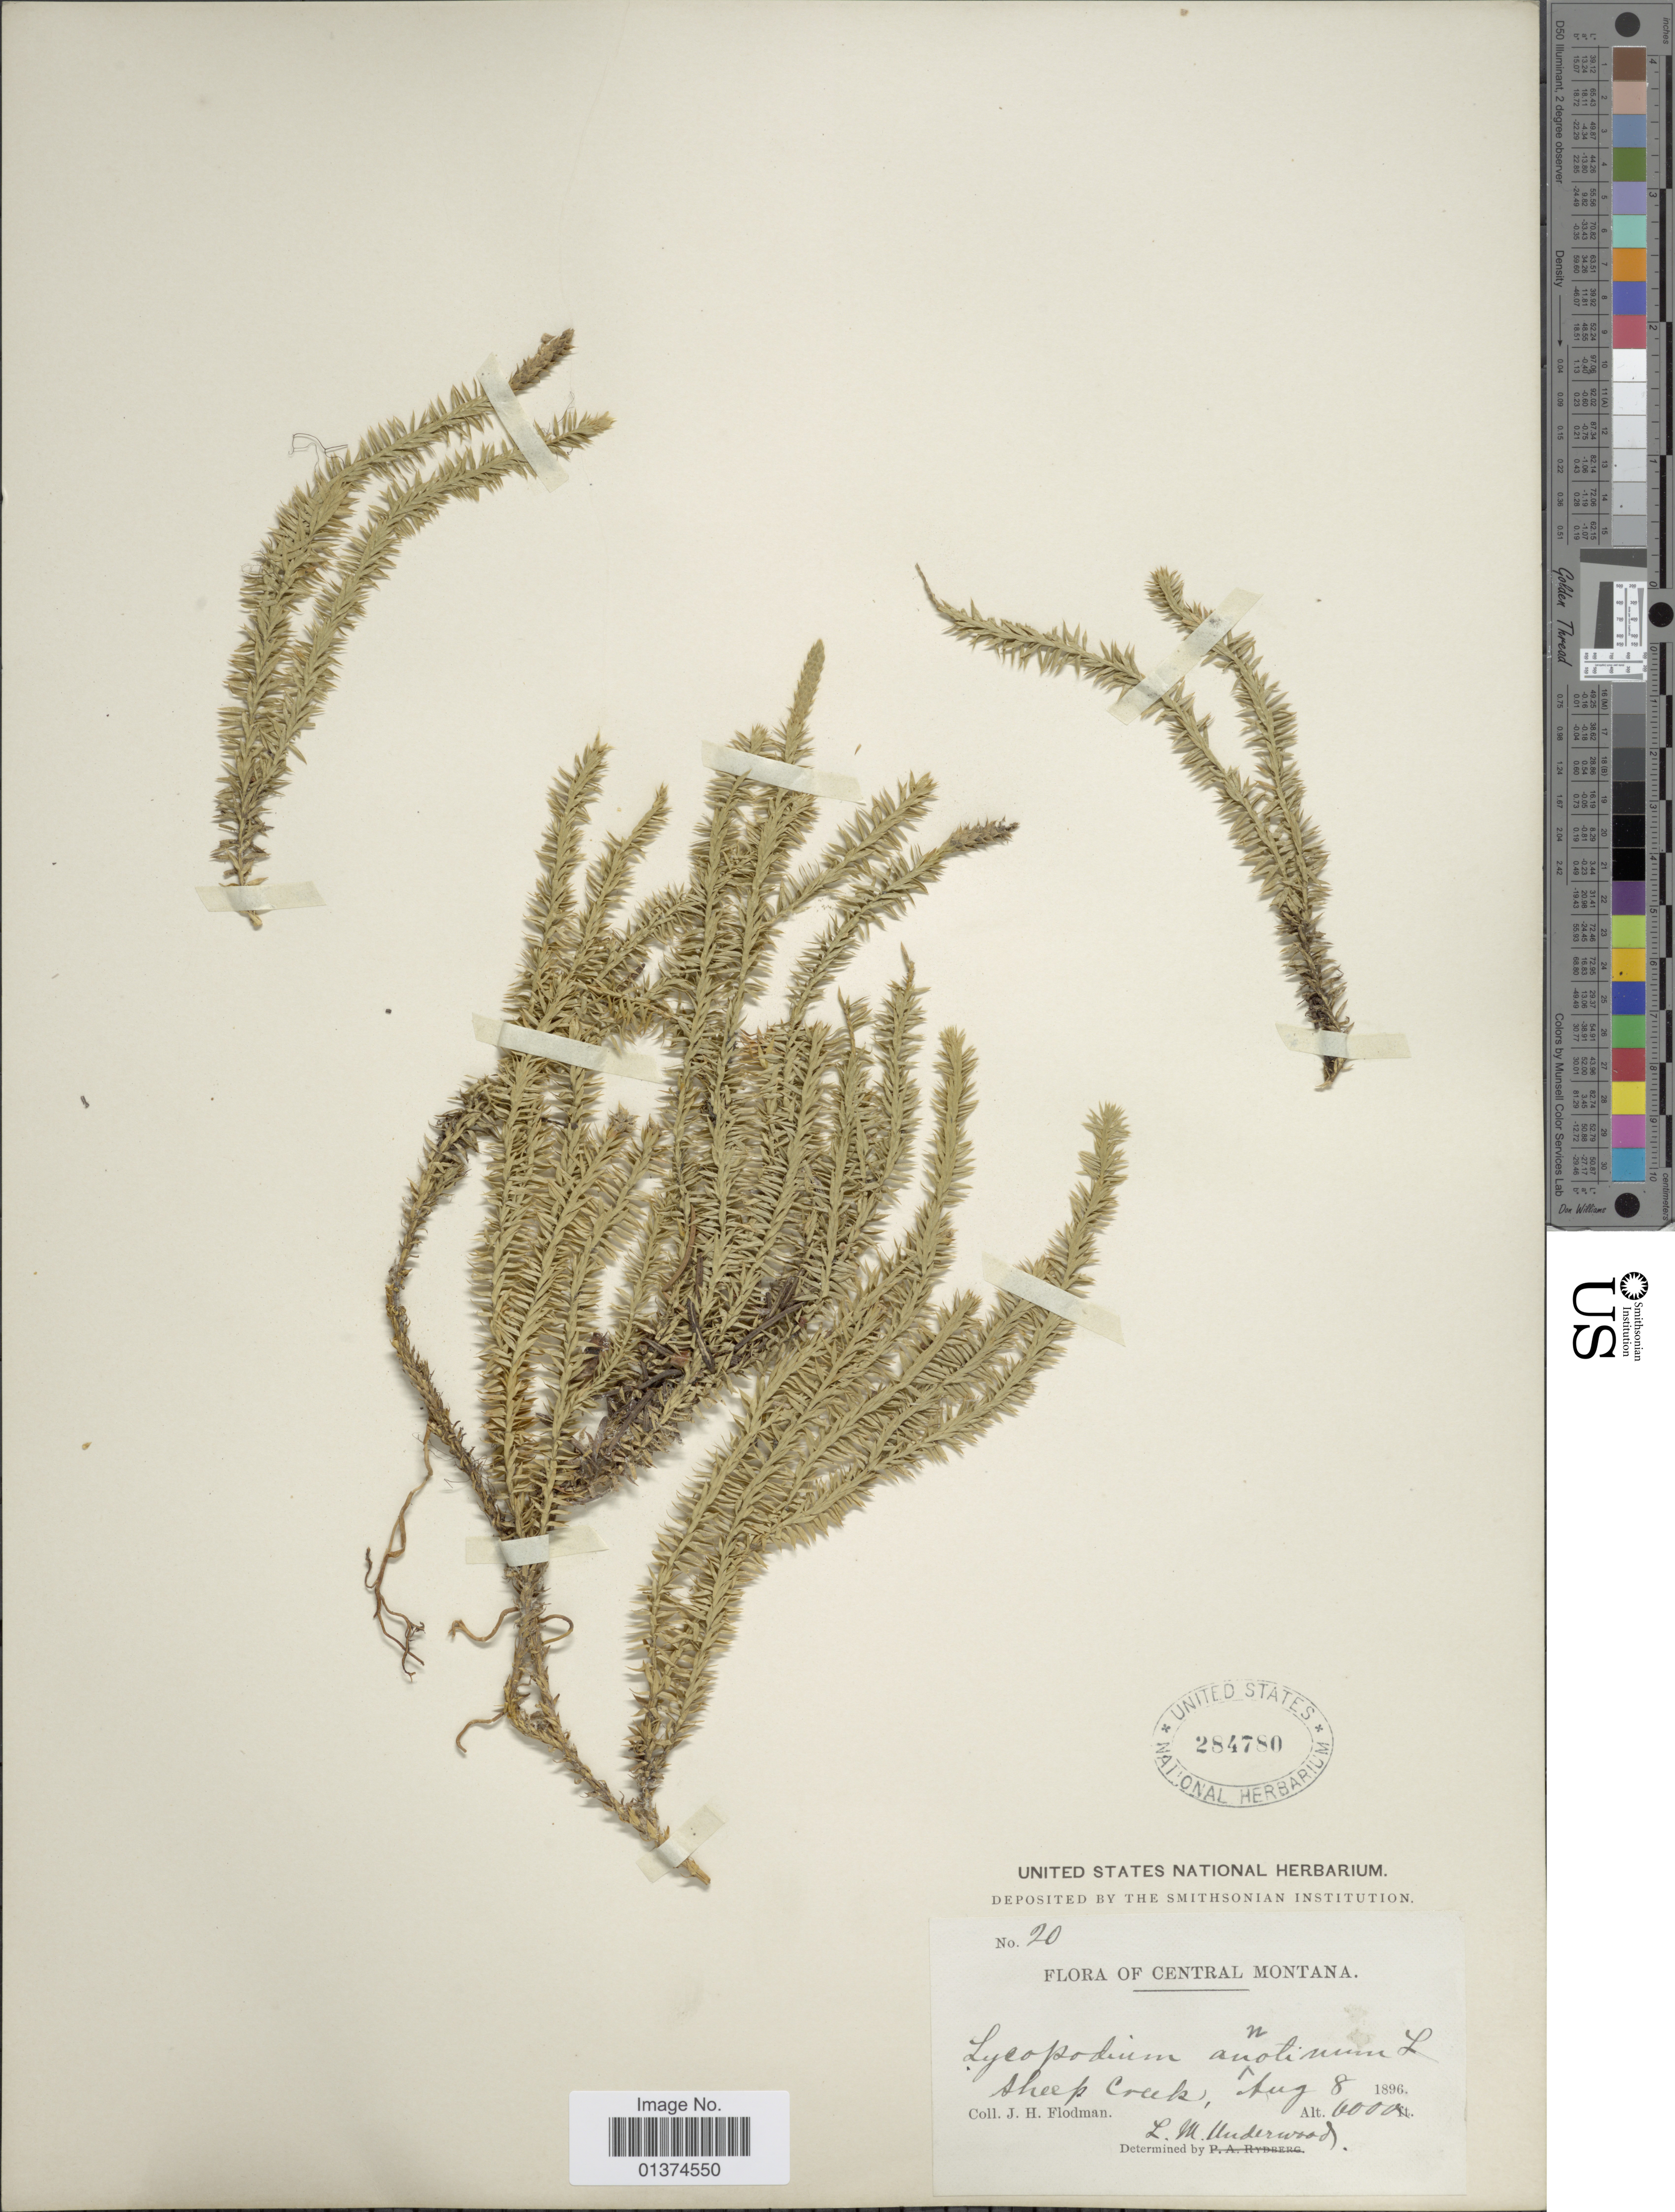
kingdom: Plantae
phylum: Tracheophyta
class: Lycopodiopsida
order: Lycopodiales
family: Lycopodiaceae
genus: Spinulum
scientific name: Spinulum annotinum subsp. annotinum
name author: (L.) A. Haines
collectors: J. Flodman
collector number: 20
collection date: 1896-08-08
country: United States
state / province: Montana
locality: Central Montana, Sheep Creek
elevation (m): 183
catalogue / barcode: US 284780